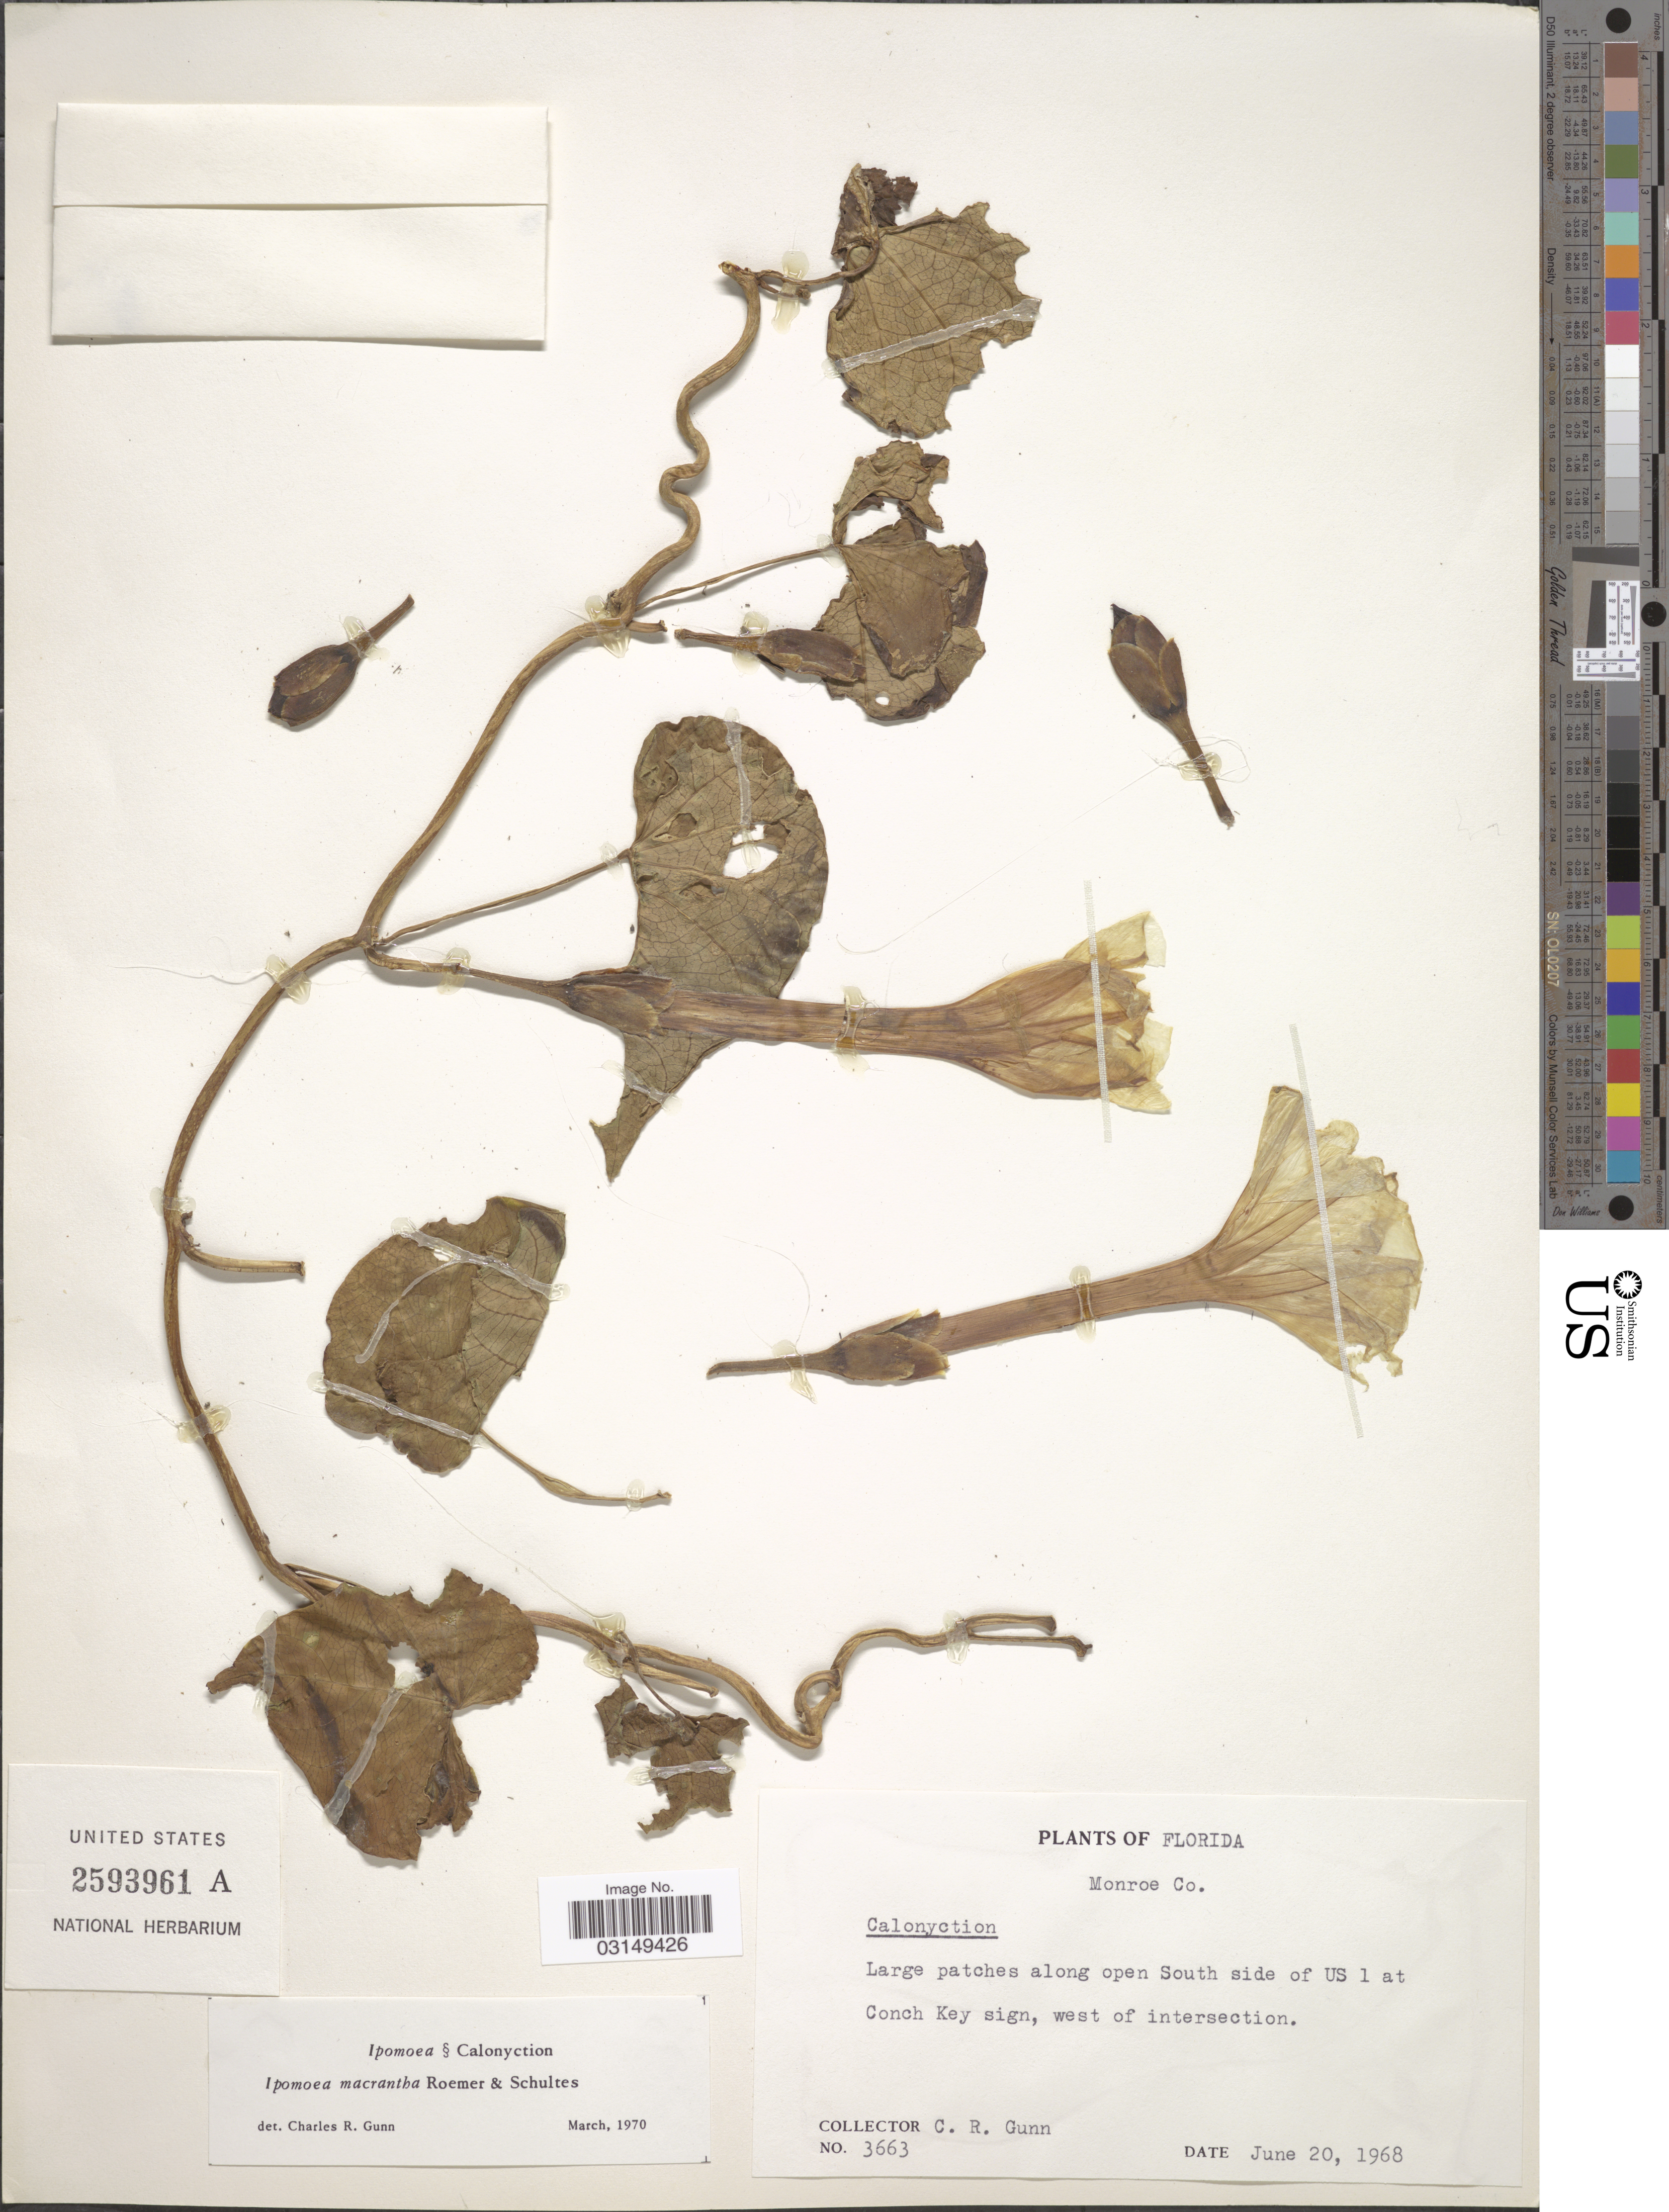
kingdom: Plantae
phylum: Tracheophyta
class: Magnoliopsida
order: Solanales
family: Convolvulaceae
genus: Ipomoea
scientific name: Ipomoea violacea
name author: L.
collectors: C. R. Gunn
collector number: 3663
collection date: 1968-06-20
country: United States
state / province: Florida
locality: Monroe Co. Large patches along open South side of US 1 at Conch Key sign, west of intersection.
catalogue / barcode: US 2593961A